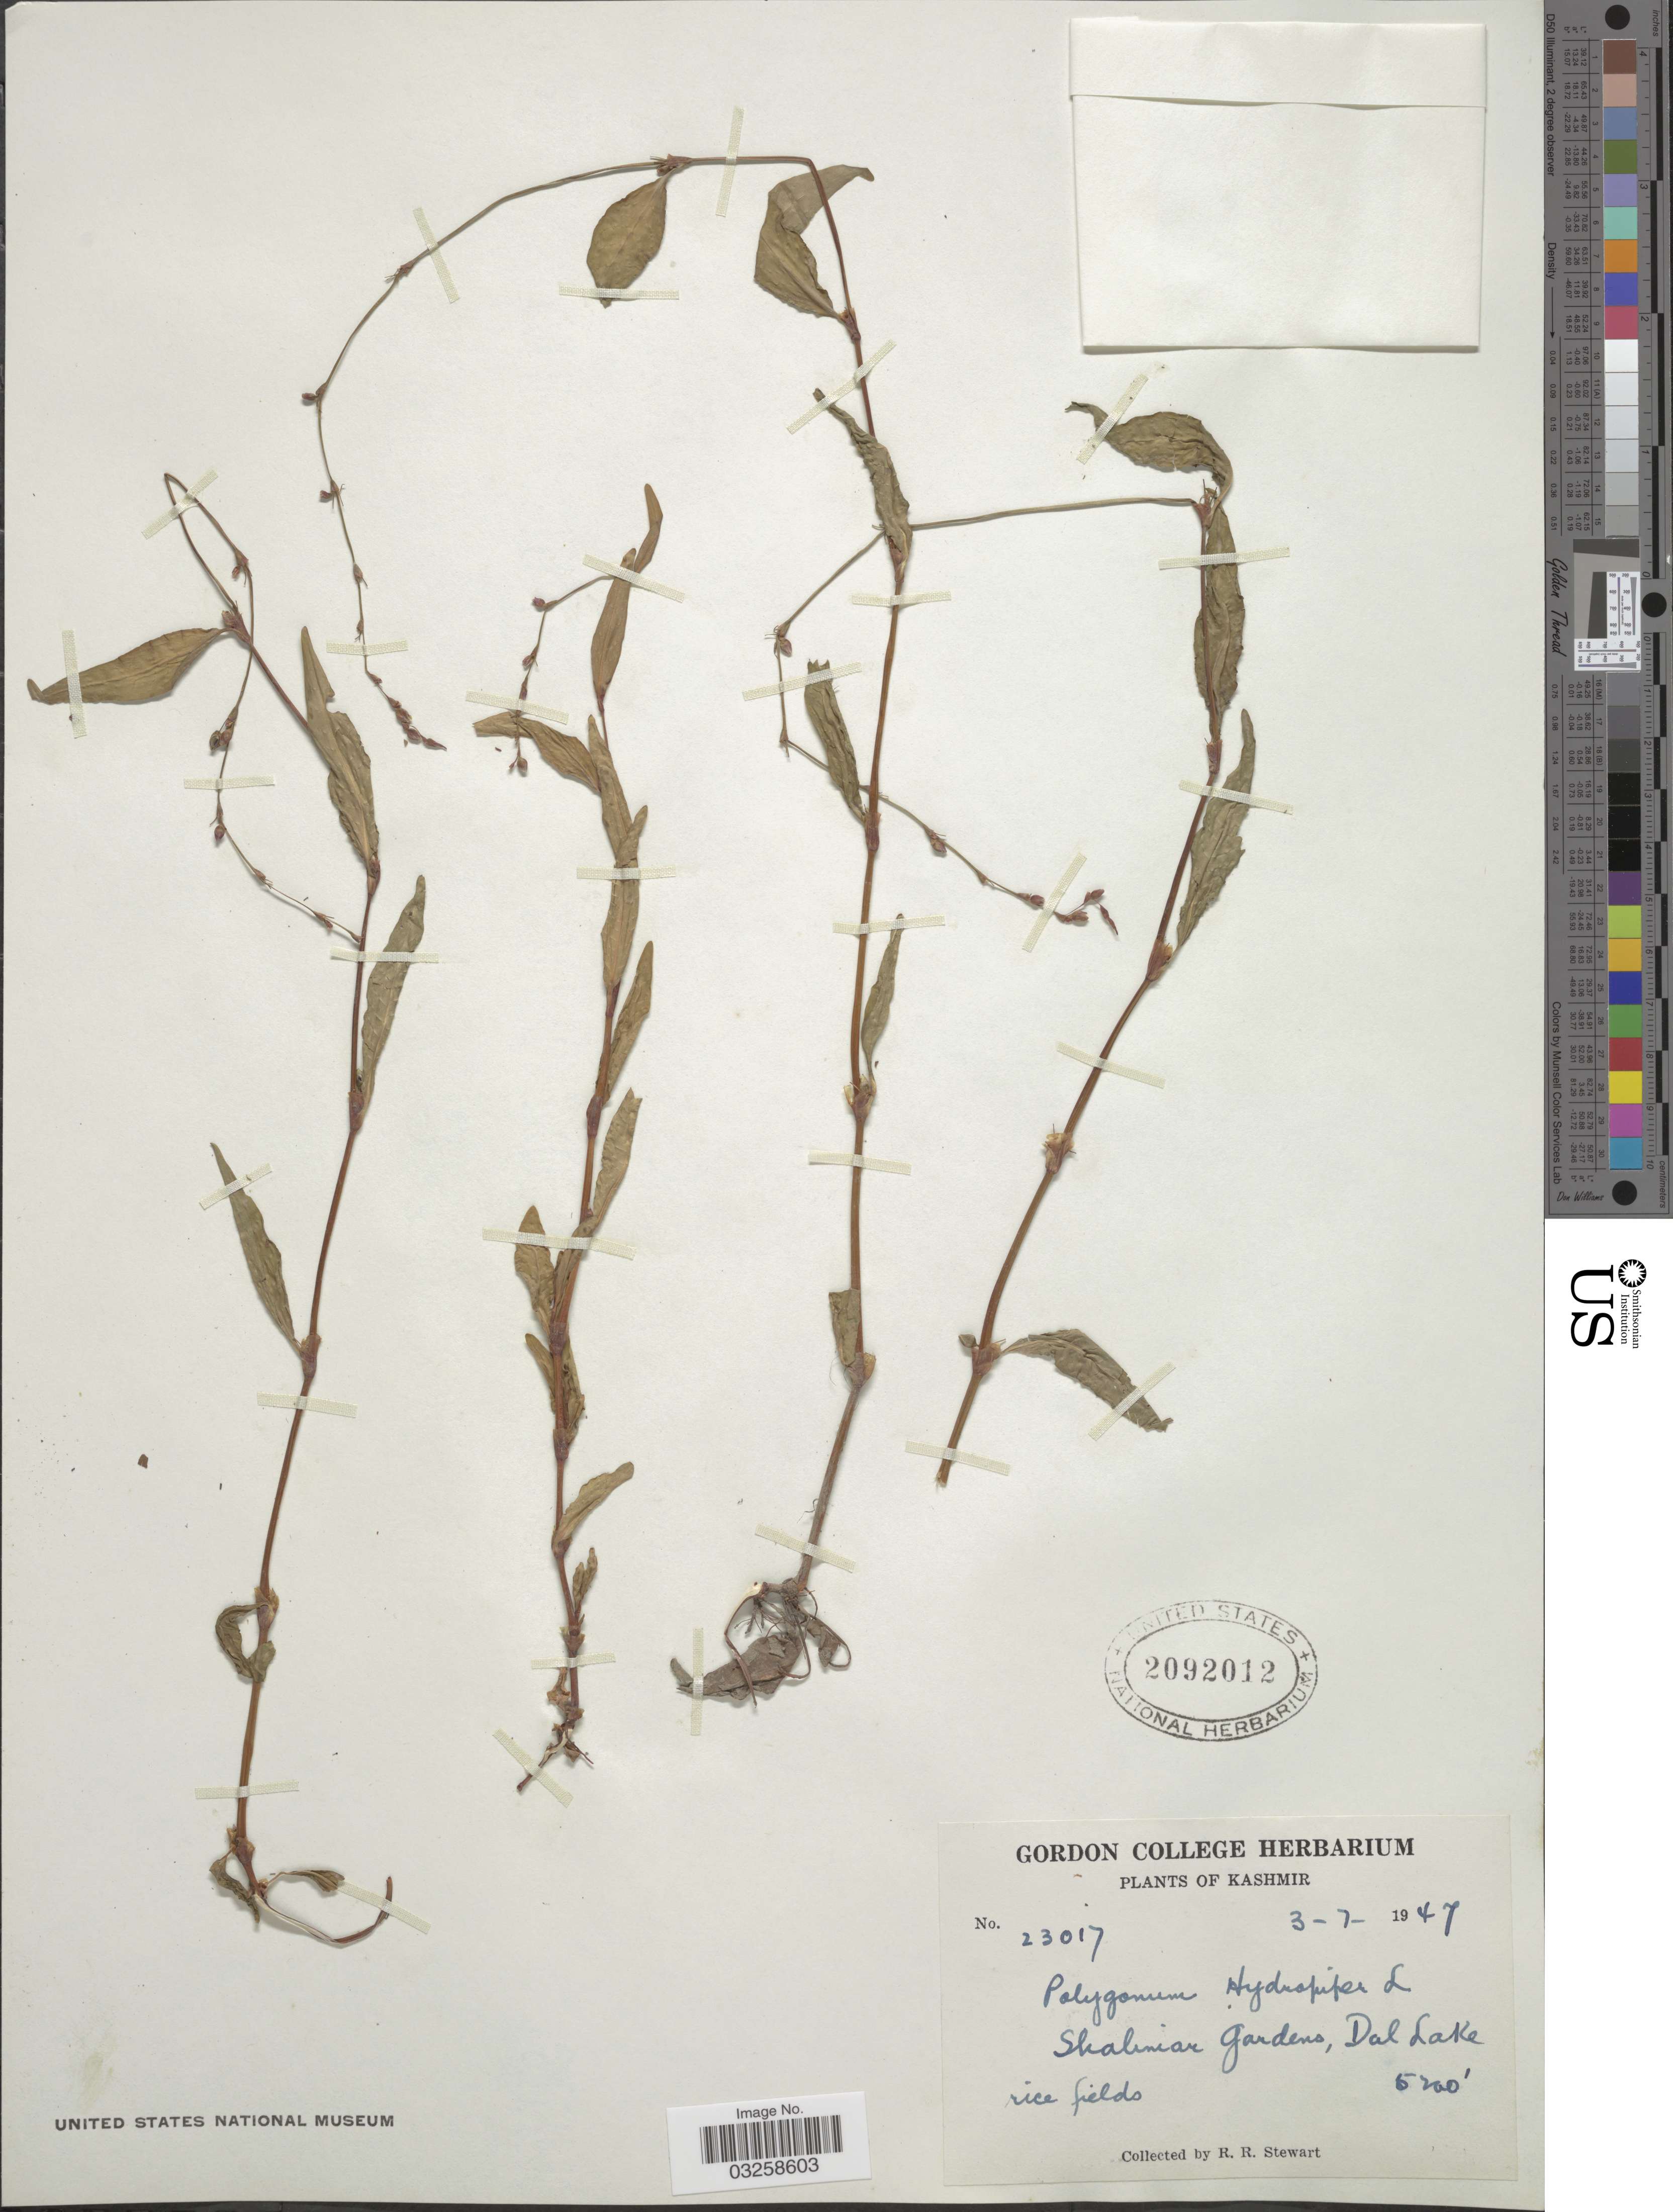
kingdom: Plantae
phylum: Tracheophyta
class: Magnoliopsida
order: Caryophyllales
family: Polygonaceae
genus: Polygonum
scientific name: Polygonum hydropiper var. hydropiper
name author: L.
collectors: R. Stewart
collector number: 23017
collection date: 1947-07-03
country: India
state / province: Jammu and Kashmir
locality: Skaliniar Gardens, Dal Lake.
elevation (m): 1585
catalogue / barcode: US 2092012